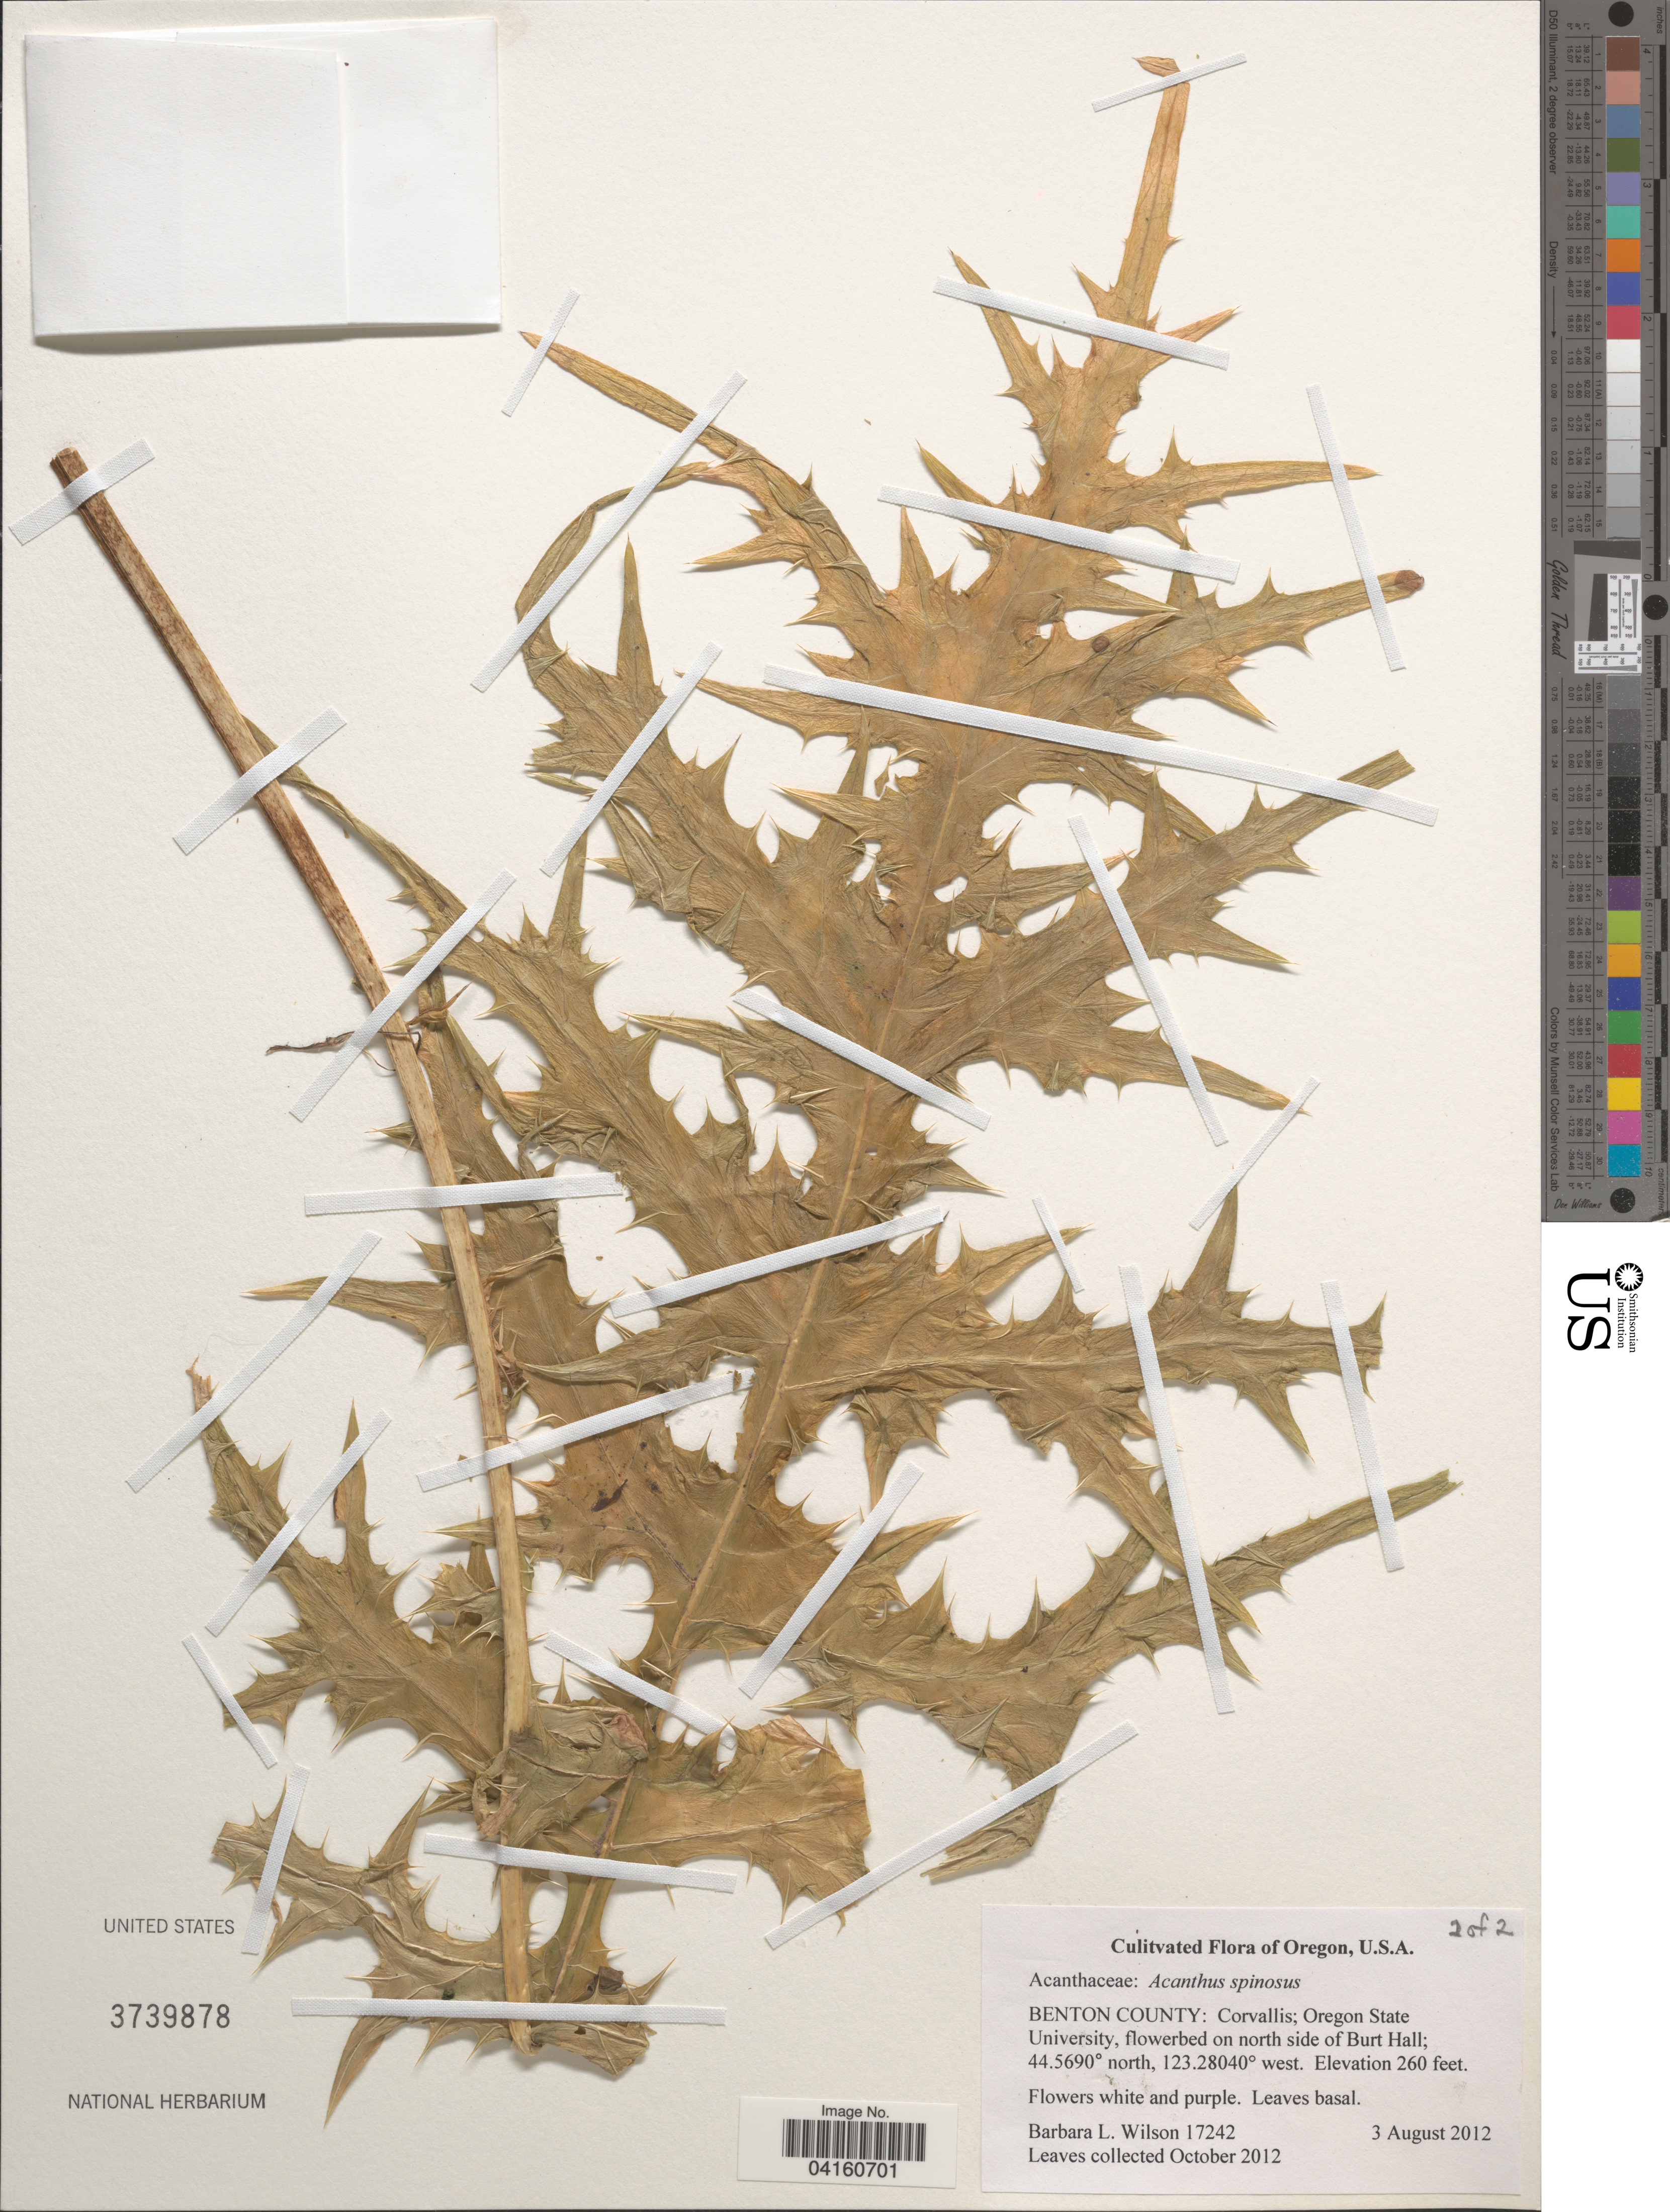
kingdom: Plantae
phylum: Tracheophyta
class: Magnoliopsida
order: Lamiales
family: Acanthaceae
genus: Acanthus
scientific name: Acanthus spinosus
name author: L.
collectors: B. L. Wilson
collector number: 17242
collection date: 2012-08-03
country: United States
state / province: Oregon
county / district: Benton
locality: Benton County: Corvallis; Oregon State University, flowerbed on north side of Burt Hall.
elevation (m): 79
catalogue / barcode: US 3739878